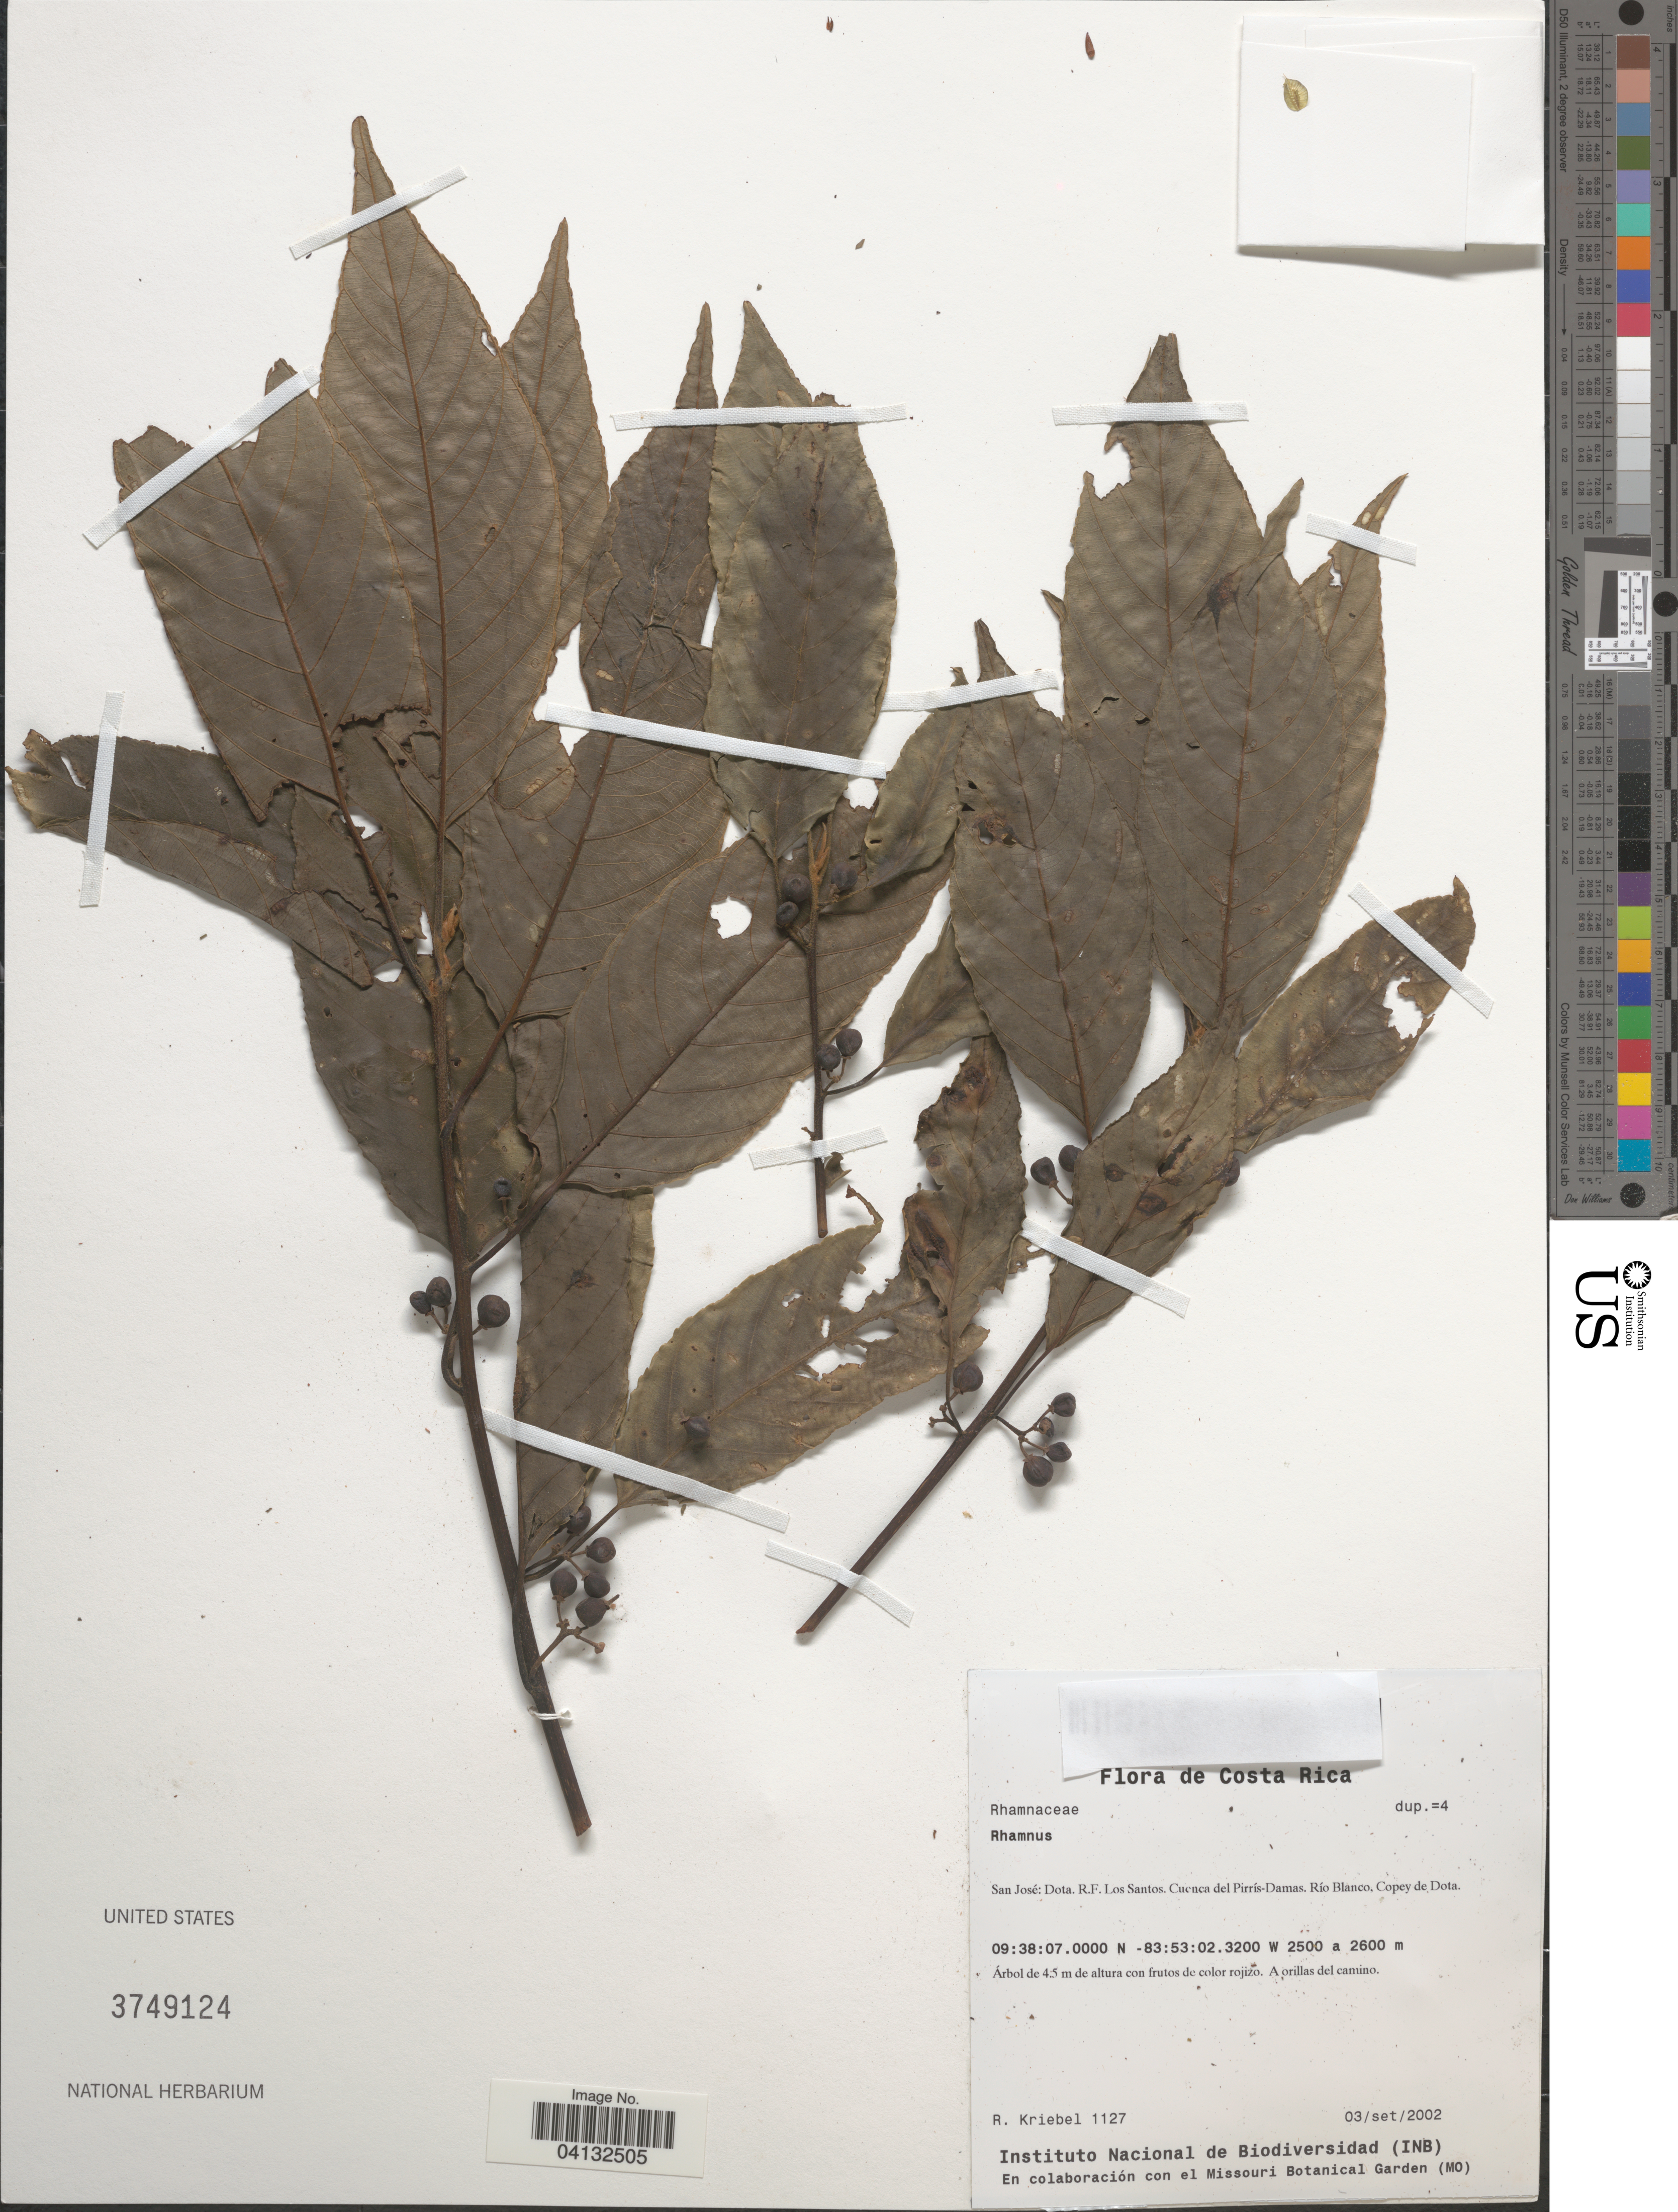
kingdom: Plantae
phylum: Tracheophyta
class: Magnoliopsida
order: Rosales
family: Rhamnaceae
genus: Rhamnus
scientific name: Rhamnus sp.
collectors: R. Kriebel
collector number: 1127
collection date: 2002-09-03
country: Costa Rica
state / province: San José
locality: Dota. R.F. Los Santos. Cuenca del Pirrís-Damas. Río Blanco, Copey de Dota.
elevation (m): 2500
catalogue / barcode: US 3749124